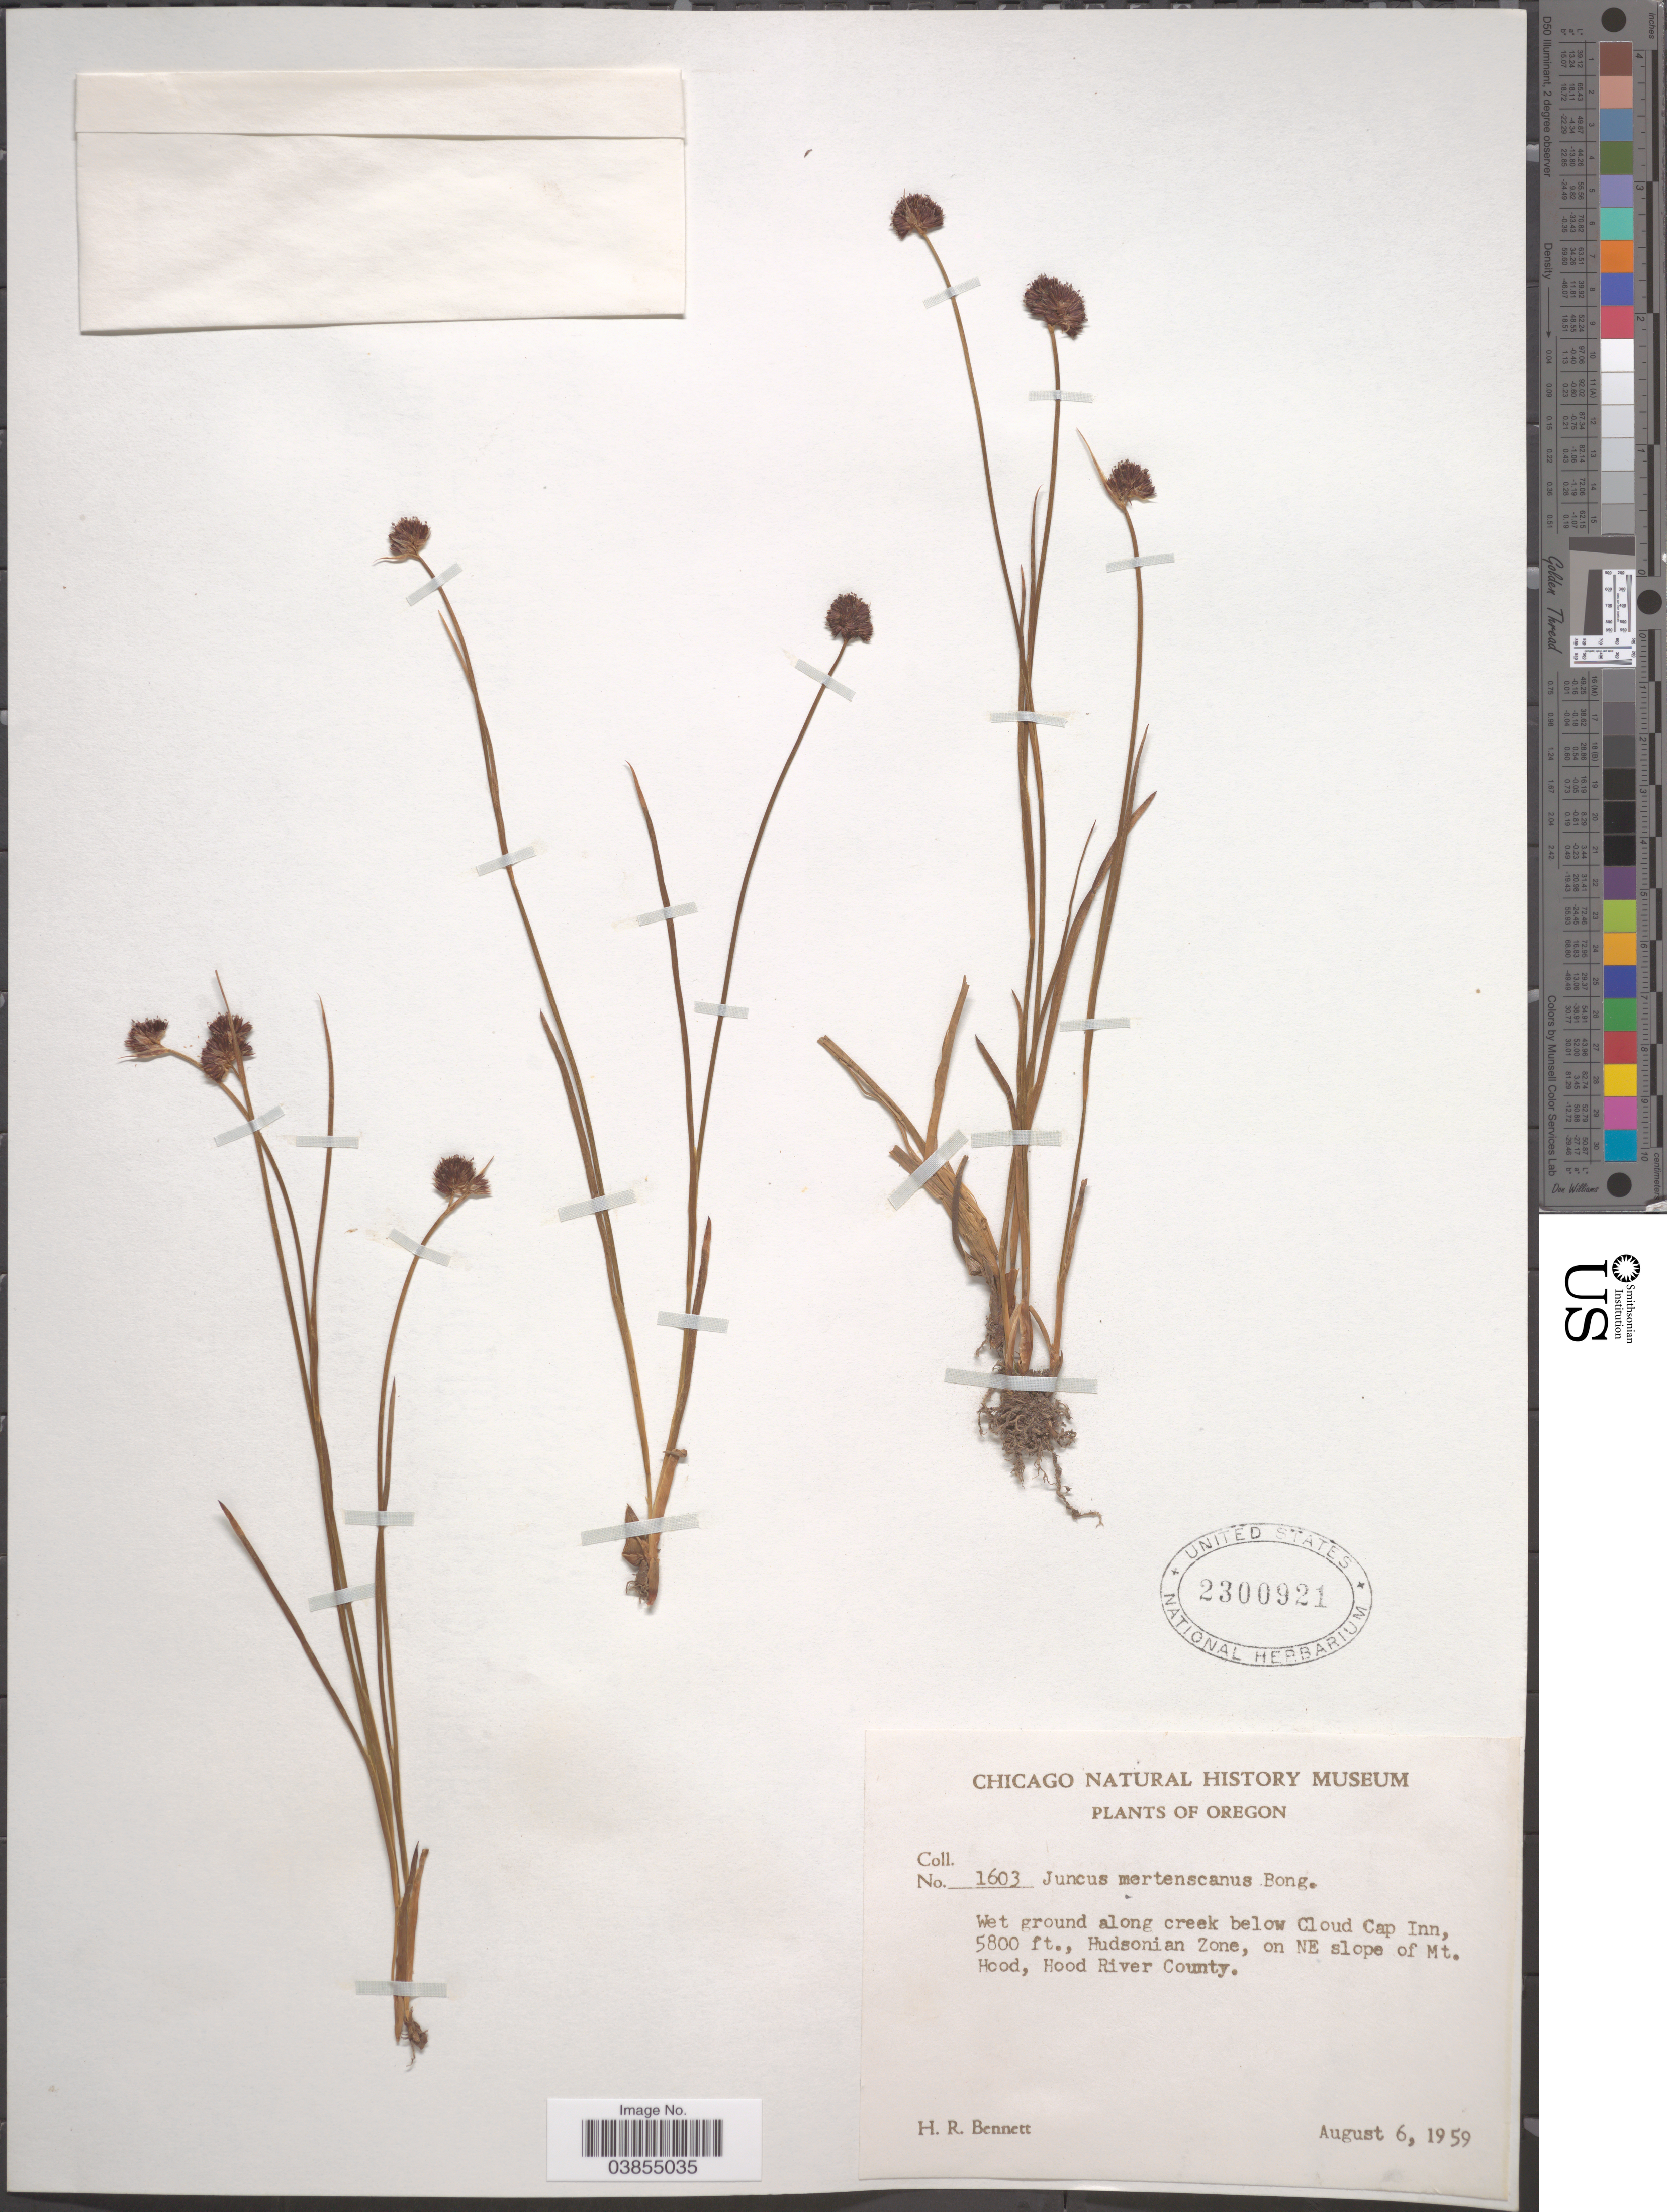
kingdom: Plantae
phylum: Tracheophyta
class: Liliopsida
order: Poales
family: Juncaceae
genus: Juncus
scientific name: Juncus mertensianus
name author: Bong.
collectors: H. R. Bennett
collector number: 1603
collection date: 1959-08-06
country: United States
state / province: Oregon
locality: Wet ground along creek below Cloud Cap Inn, Hudsonian Zone, on NE slope of Mt. Hood, Hood River County.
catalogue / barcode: US 2300921